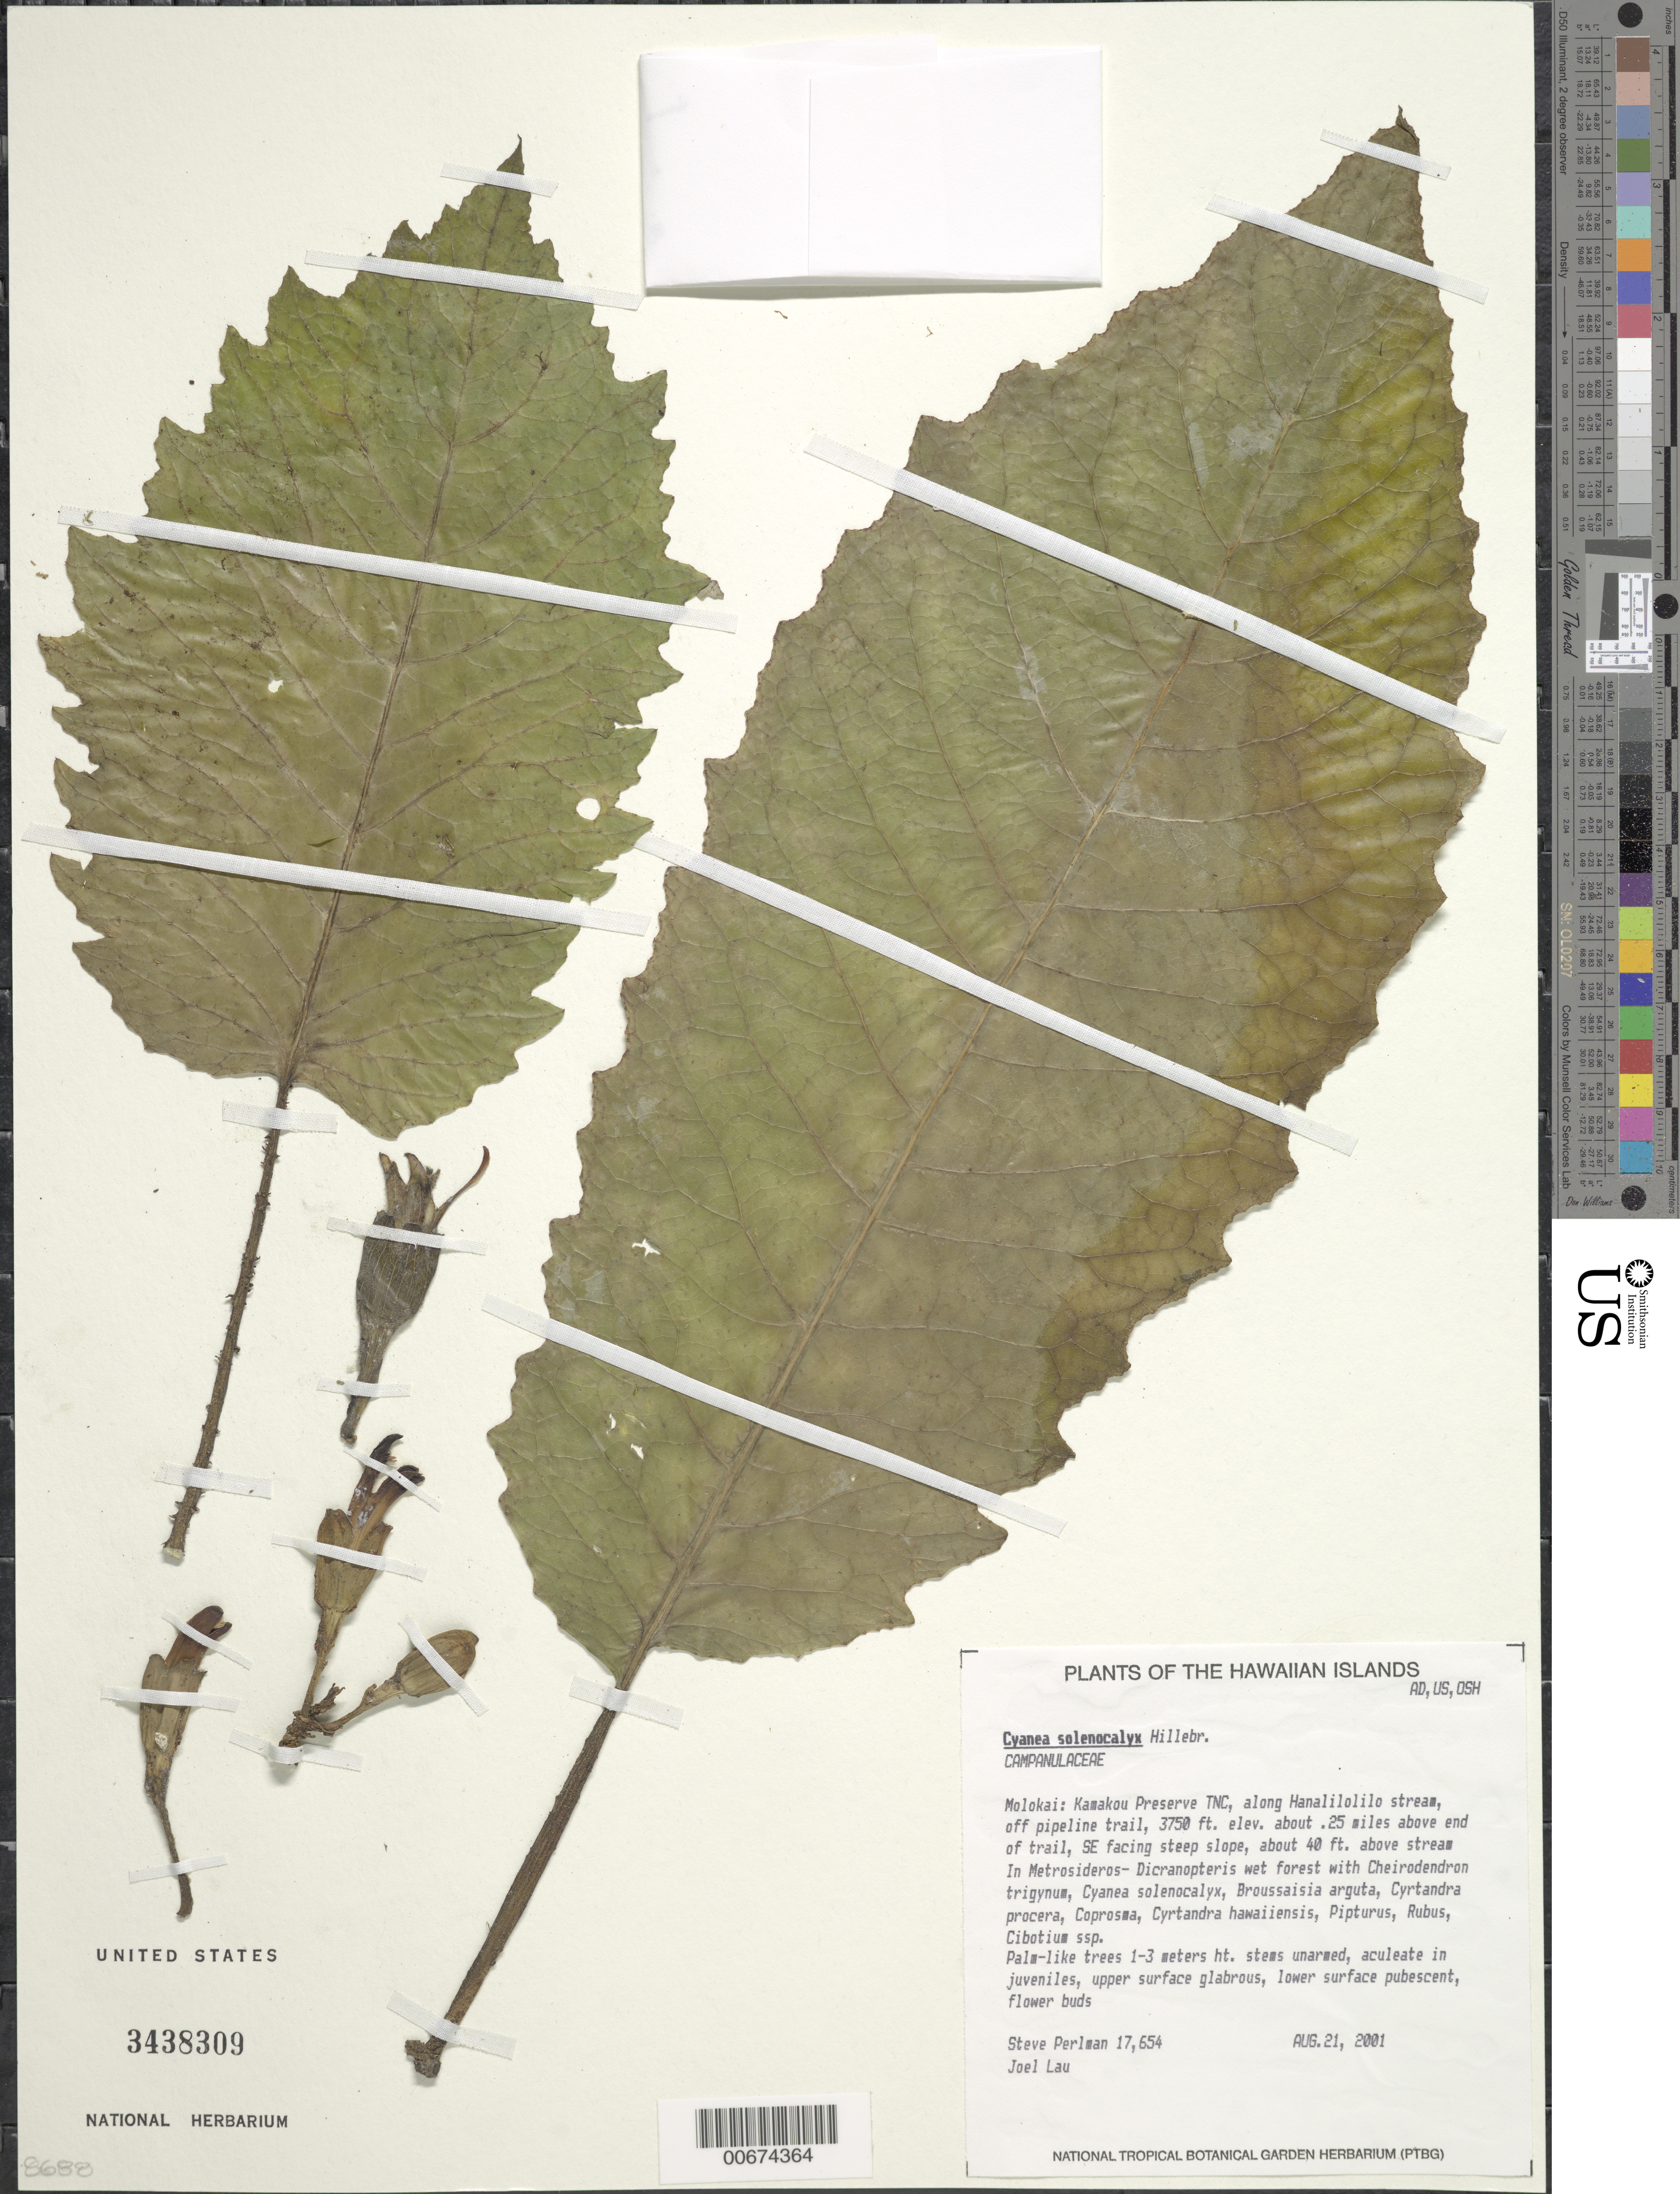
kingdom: Plantae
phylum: Tracheophyta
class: Magnoliopsida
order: Asterales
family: Campanulaceae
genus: Cyanea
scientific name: Cyanea solenocalyx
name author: Hillebr.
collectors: S. P. Perlman & J. Lau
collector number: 17654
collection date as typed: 21 Aug 2001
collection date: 2001-08-21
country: United States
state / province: Hawaii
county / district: Maui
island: Moloka'i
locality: Kamakou Preserve TNC, along Hanalilolilo stream off pipeline trail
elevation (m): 1143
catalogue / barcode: US 3438309